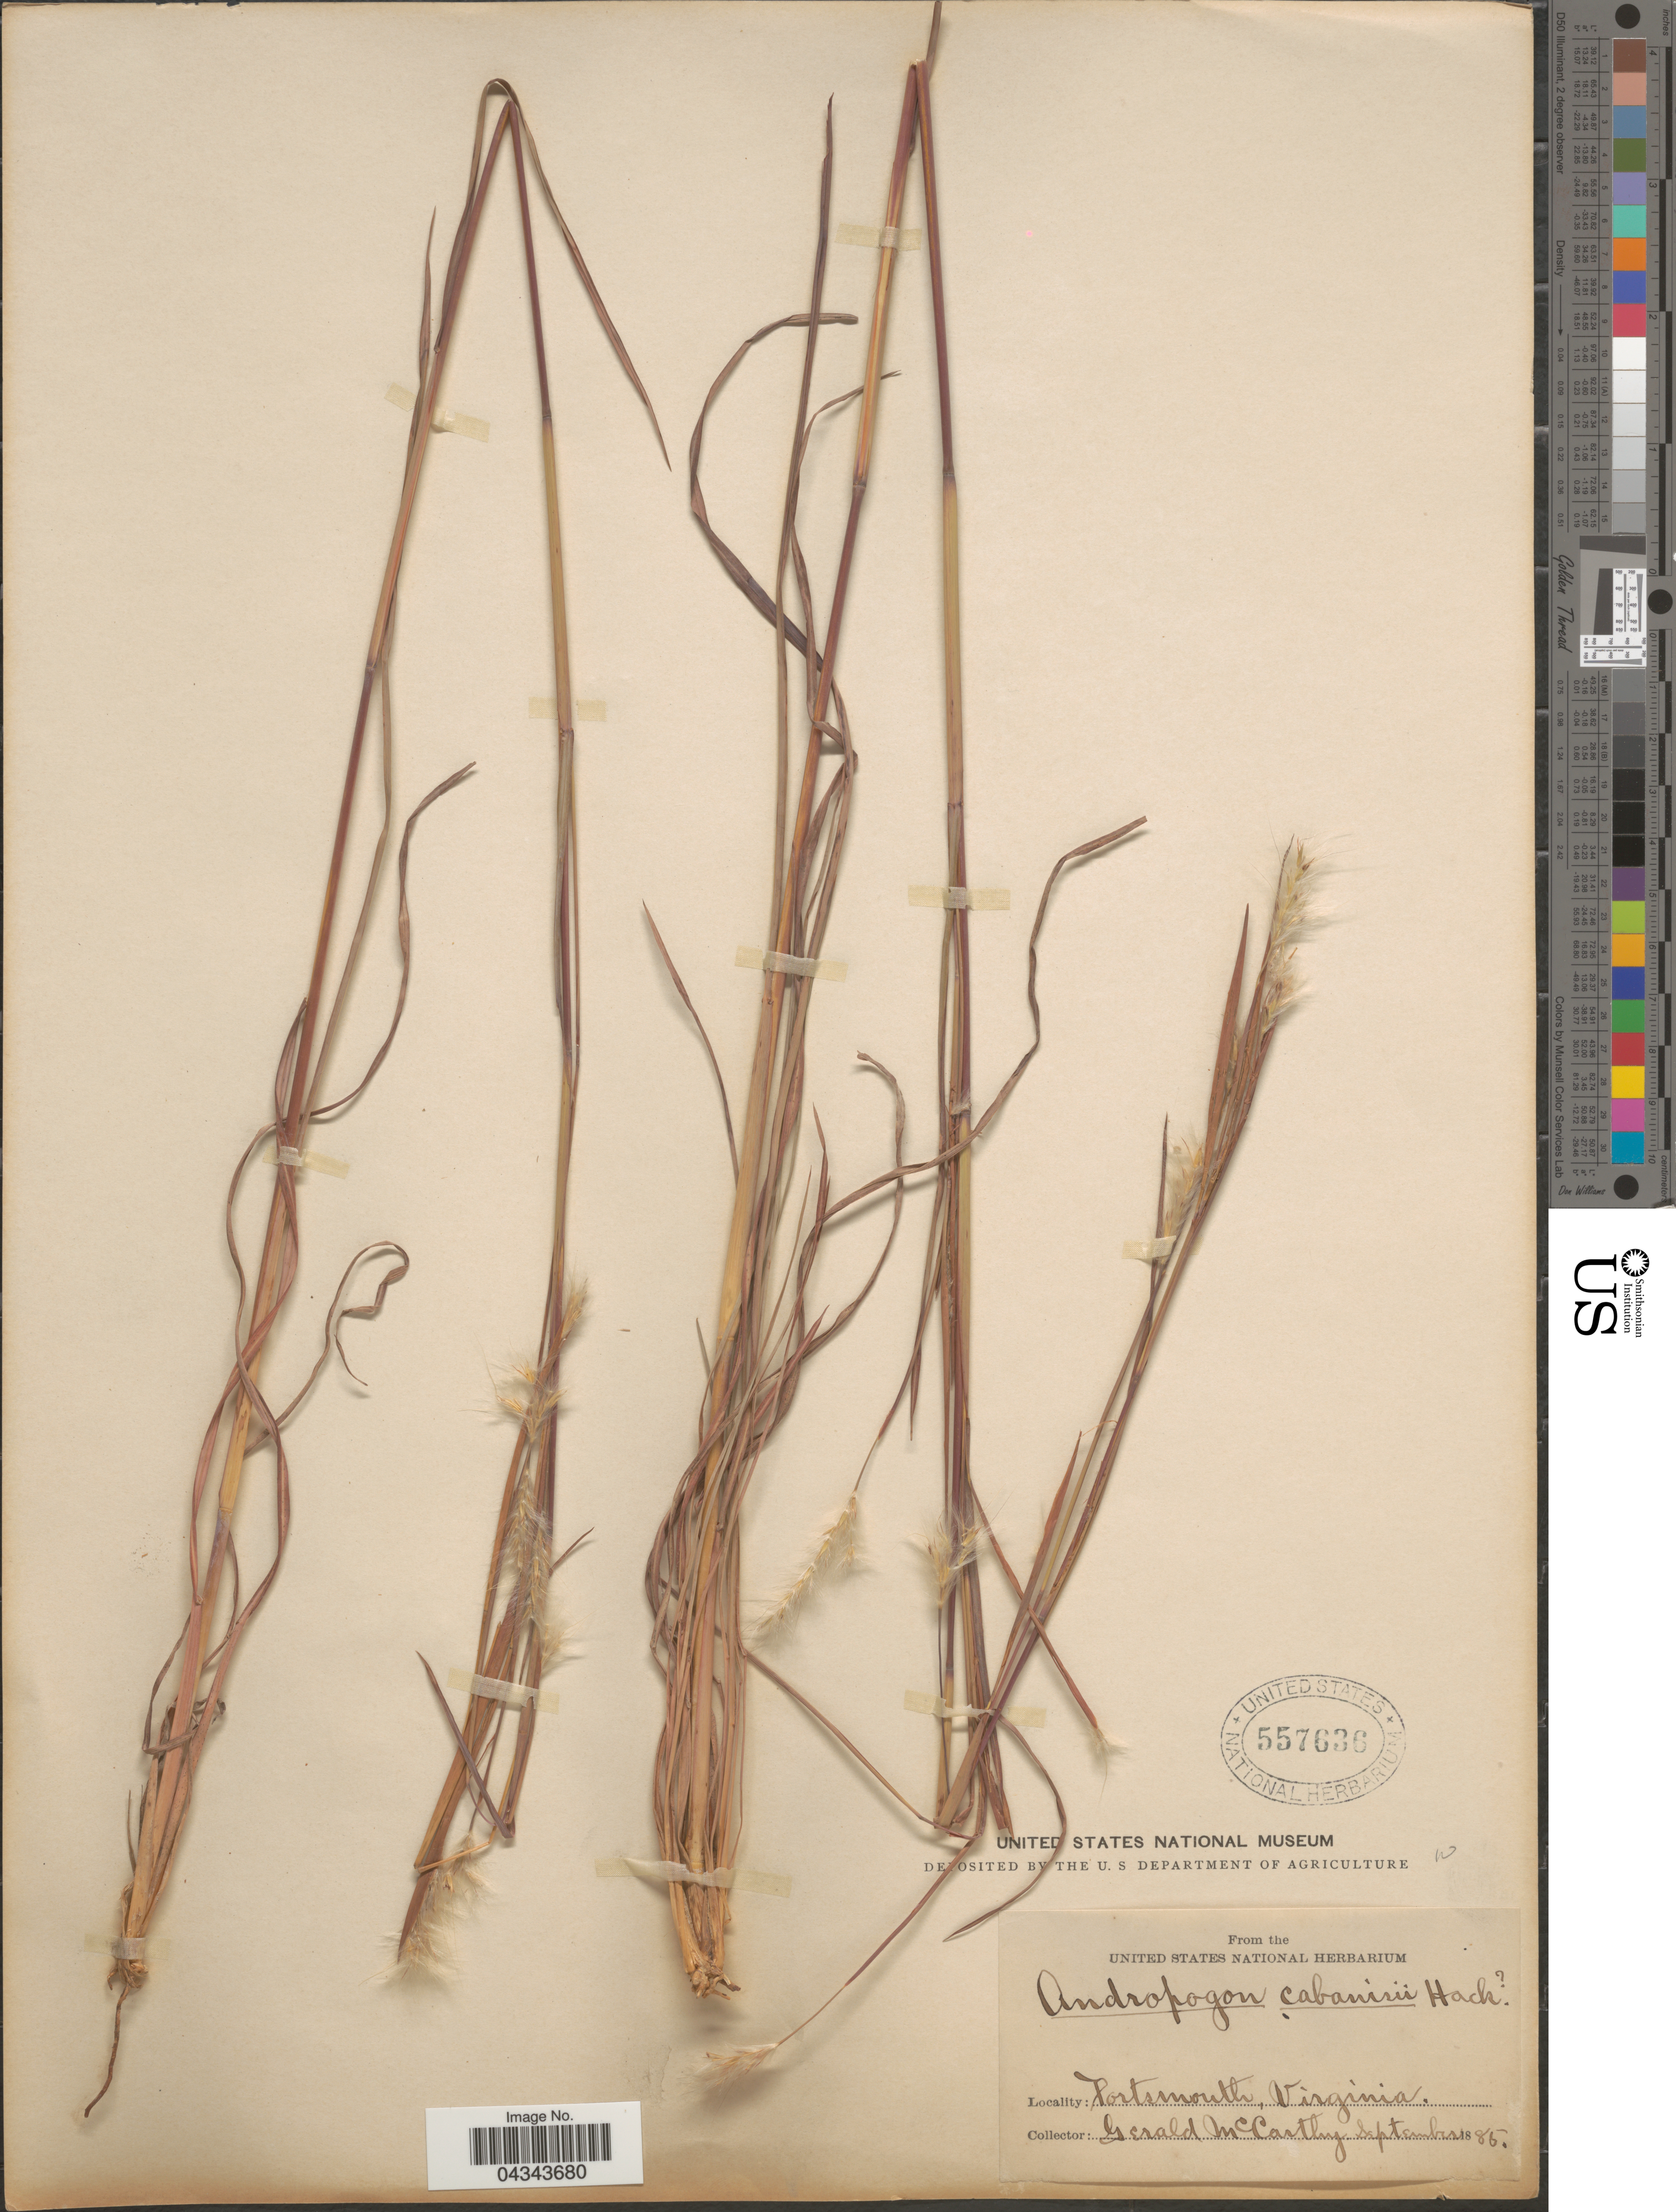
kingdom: Plantae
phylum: Tracheophyta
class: Liliopsida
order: Poales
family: Poaceae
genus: Andropogon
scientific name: Andropogon ternarius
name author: Michx.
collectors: G. McCarthy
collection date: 1885-09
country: United States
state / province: Virginia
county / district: City of Portsmouth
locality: Portsmouth.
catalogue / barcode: US 557636